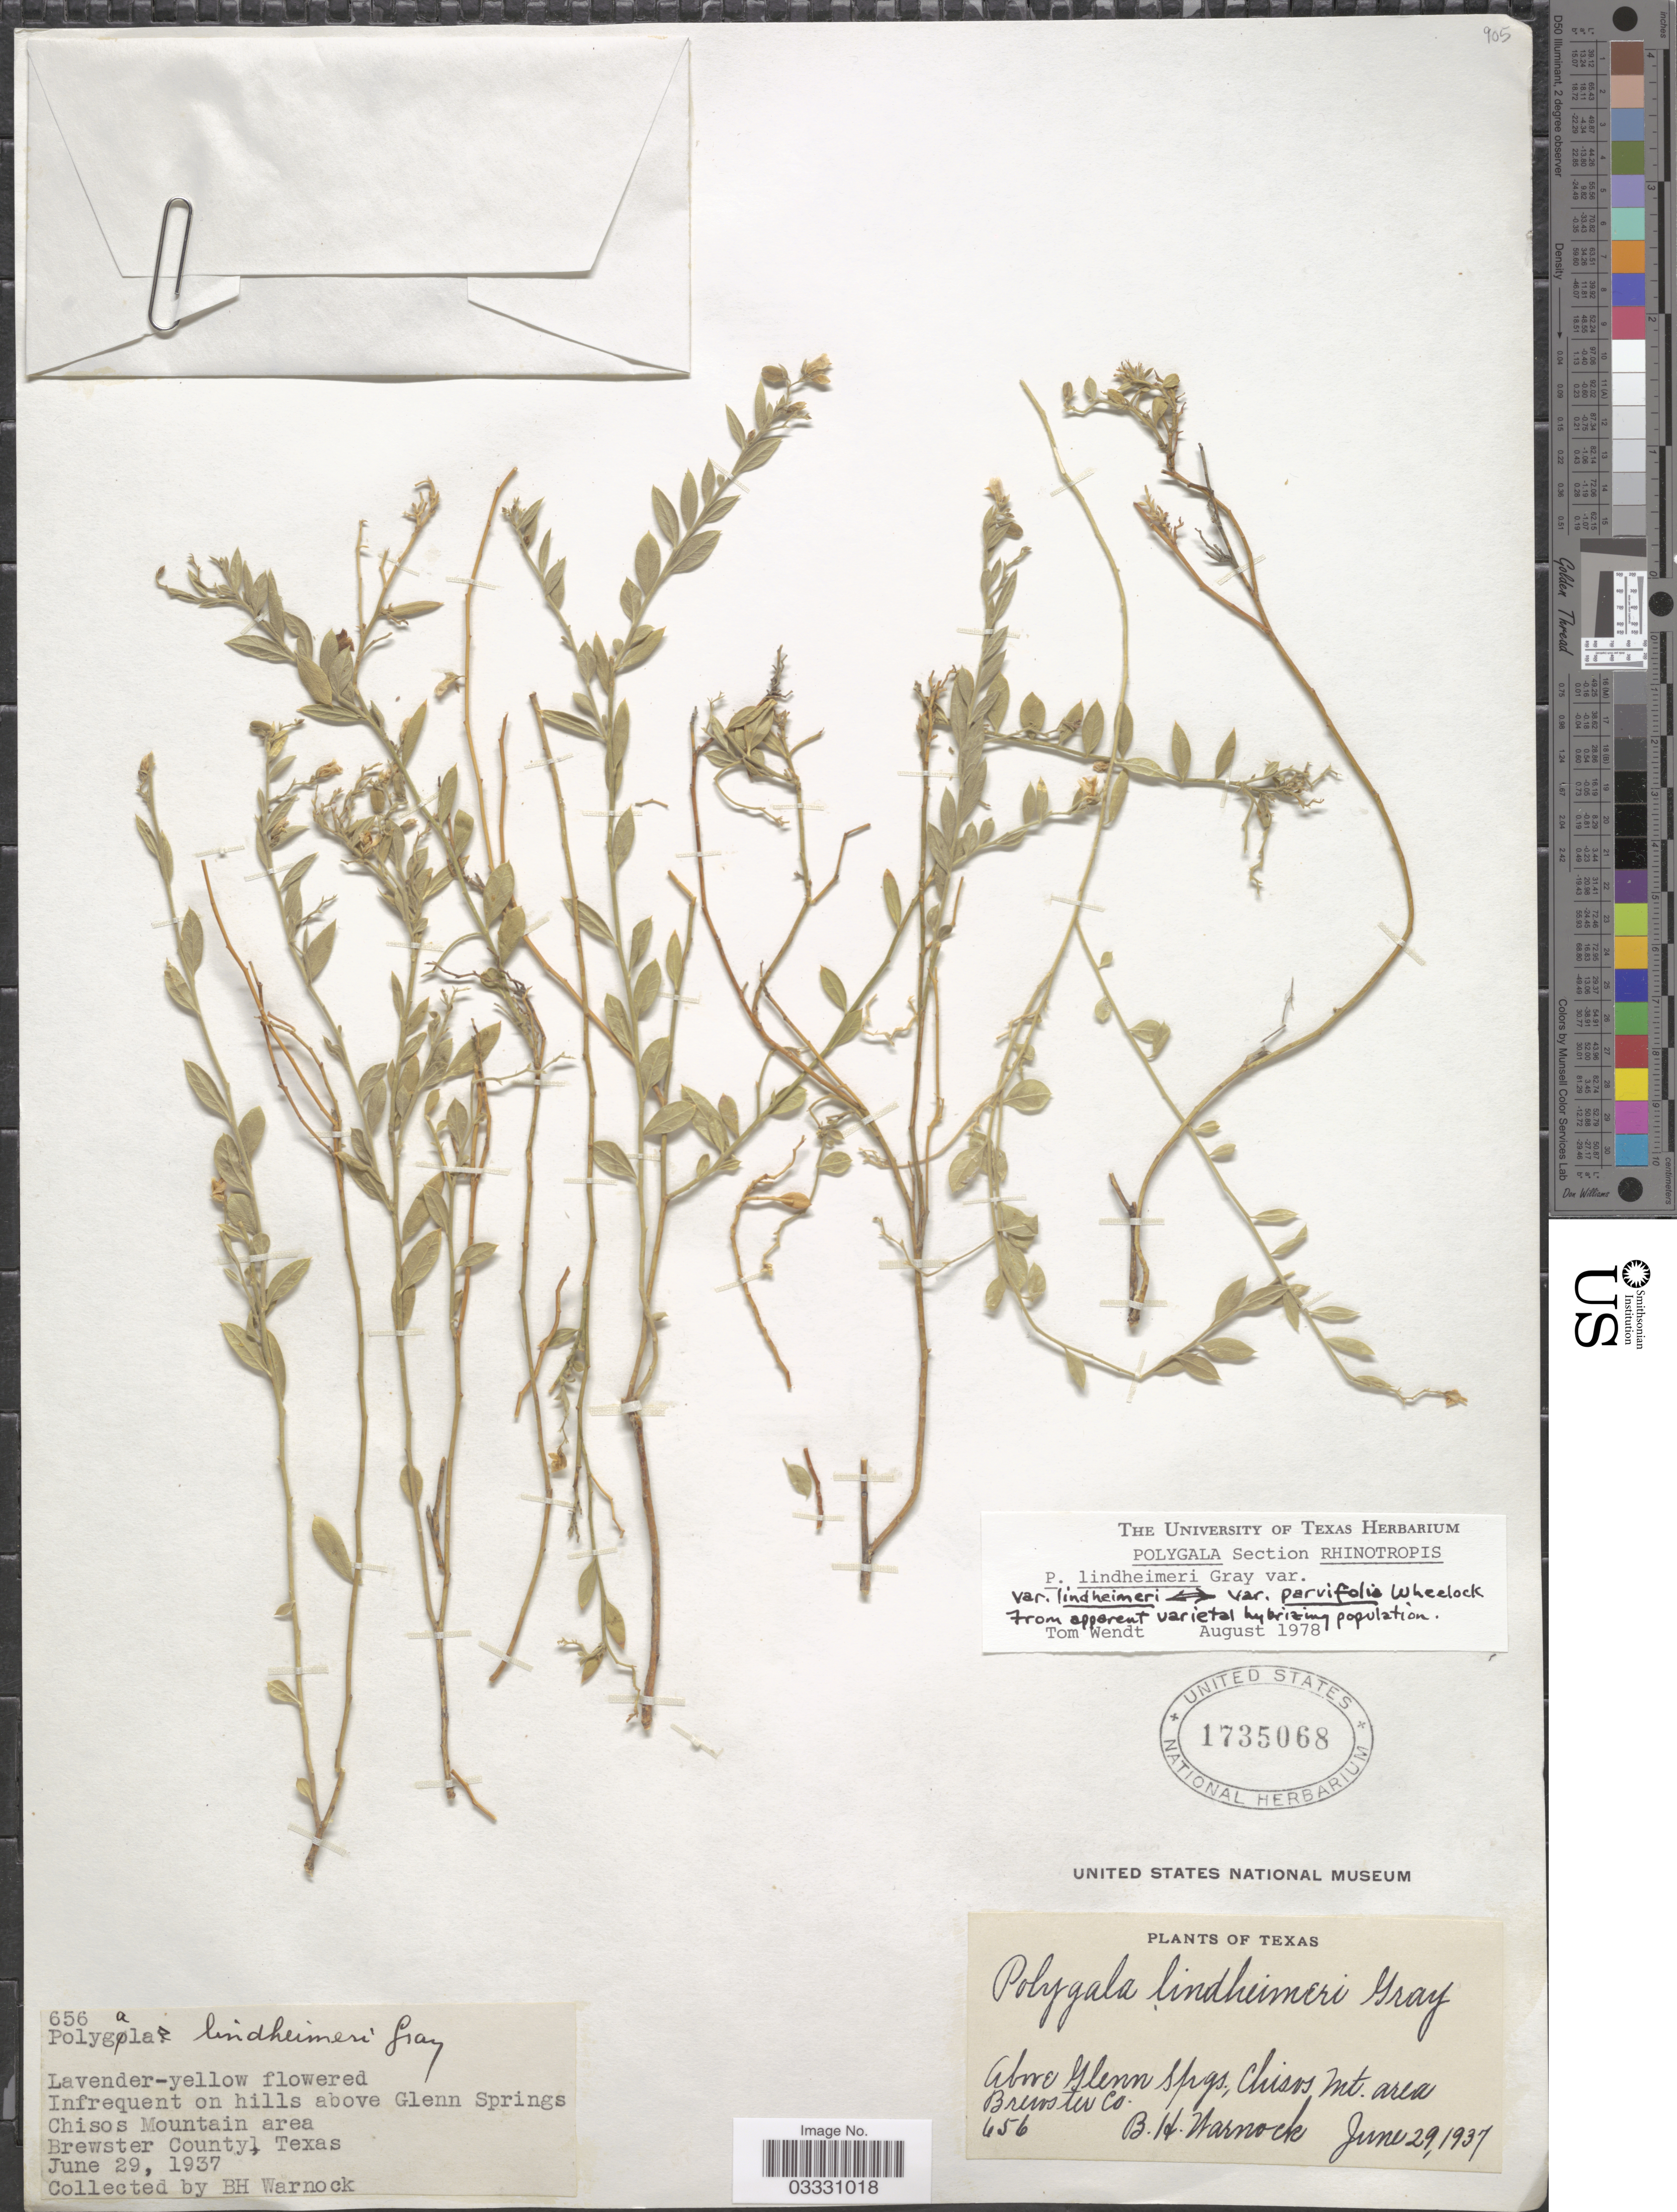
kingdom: Plantae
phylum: Tracheophyta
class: Magnoliopsida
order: Fabales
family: Polygalaceae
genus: Rhinotropis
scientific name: Rhinotropis lindheimeri var. lindheimeri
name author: (A. Gray) J.R. Abbott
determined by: Strong, Mark T., (BOT), Smithsonian Institution - National Museum of Natural History (UNITED STATES)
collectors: B. H. Warnock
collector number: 656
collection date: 1937-06-29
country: United States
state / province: Texas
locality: Infrequent on hills above Glenn Springs, Chisos Mountain area, Brewster County.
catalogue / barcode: US 1735068